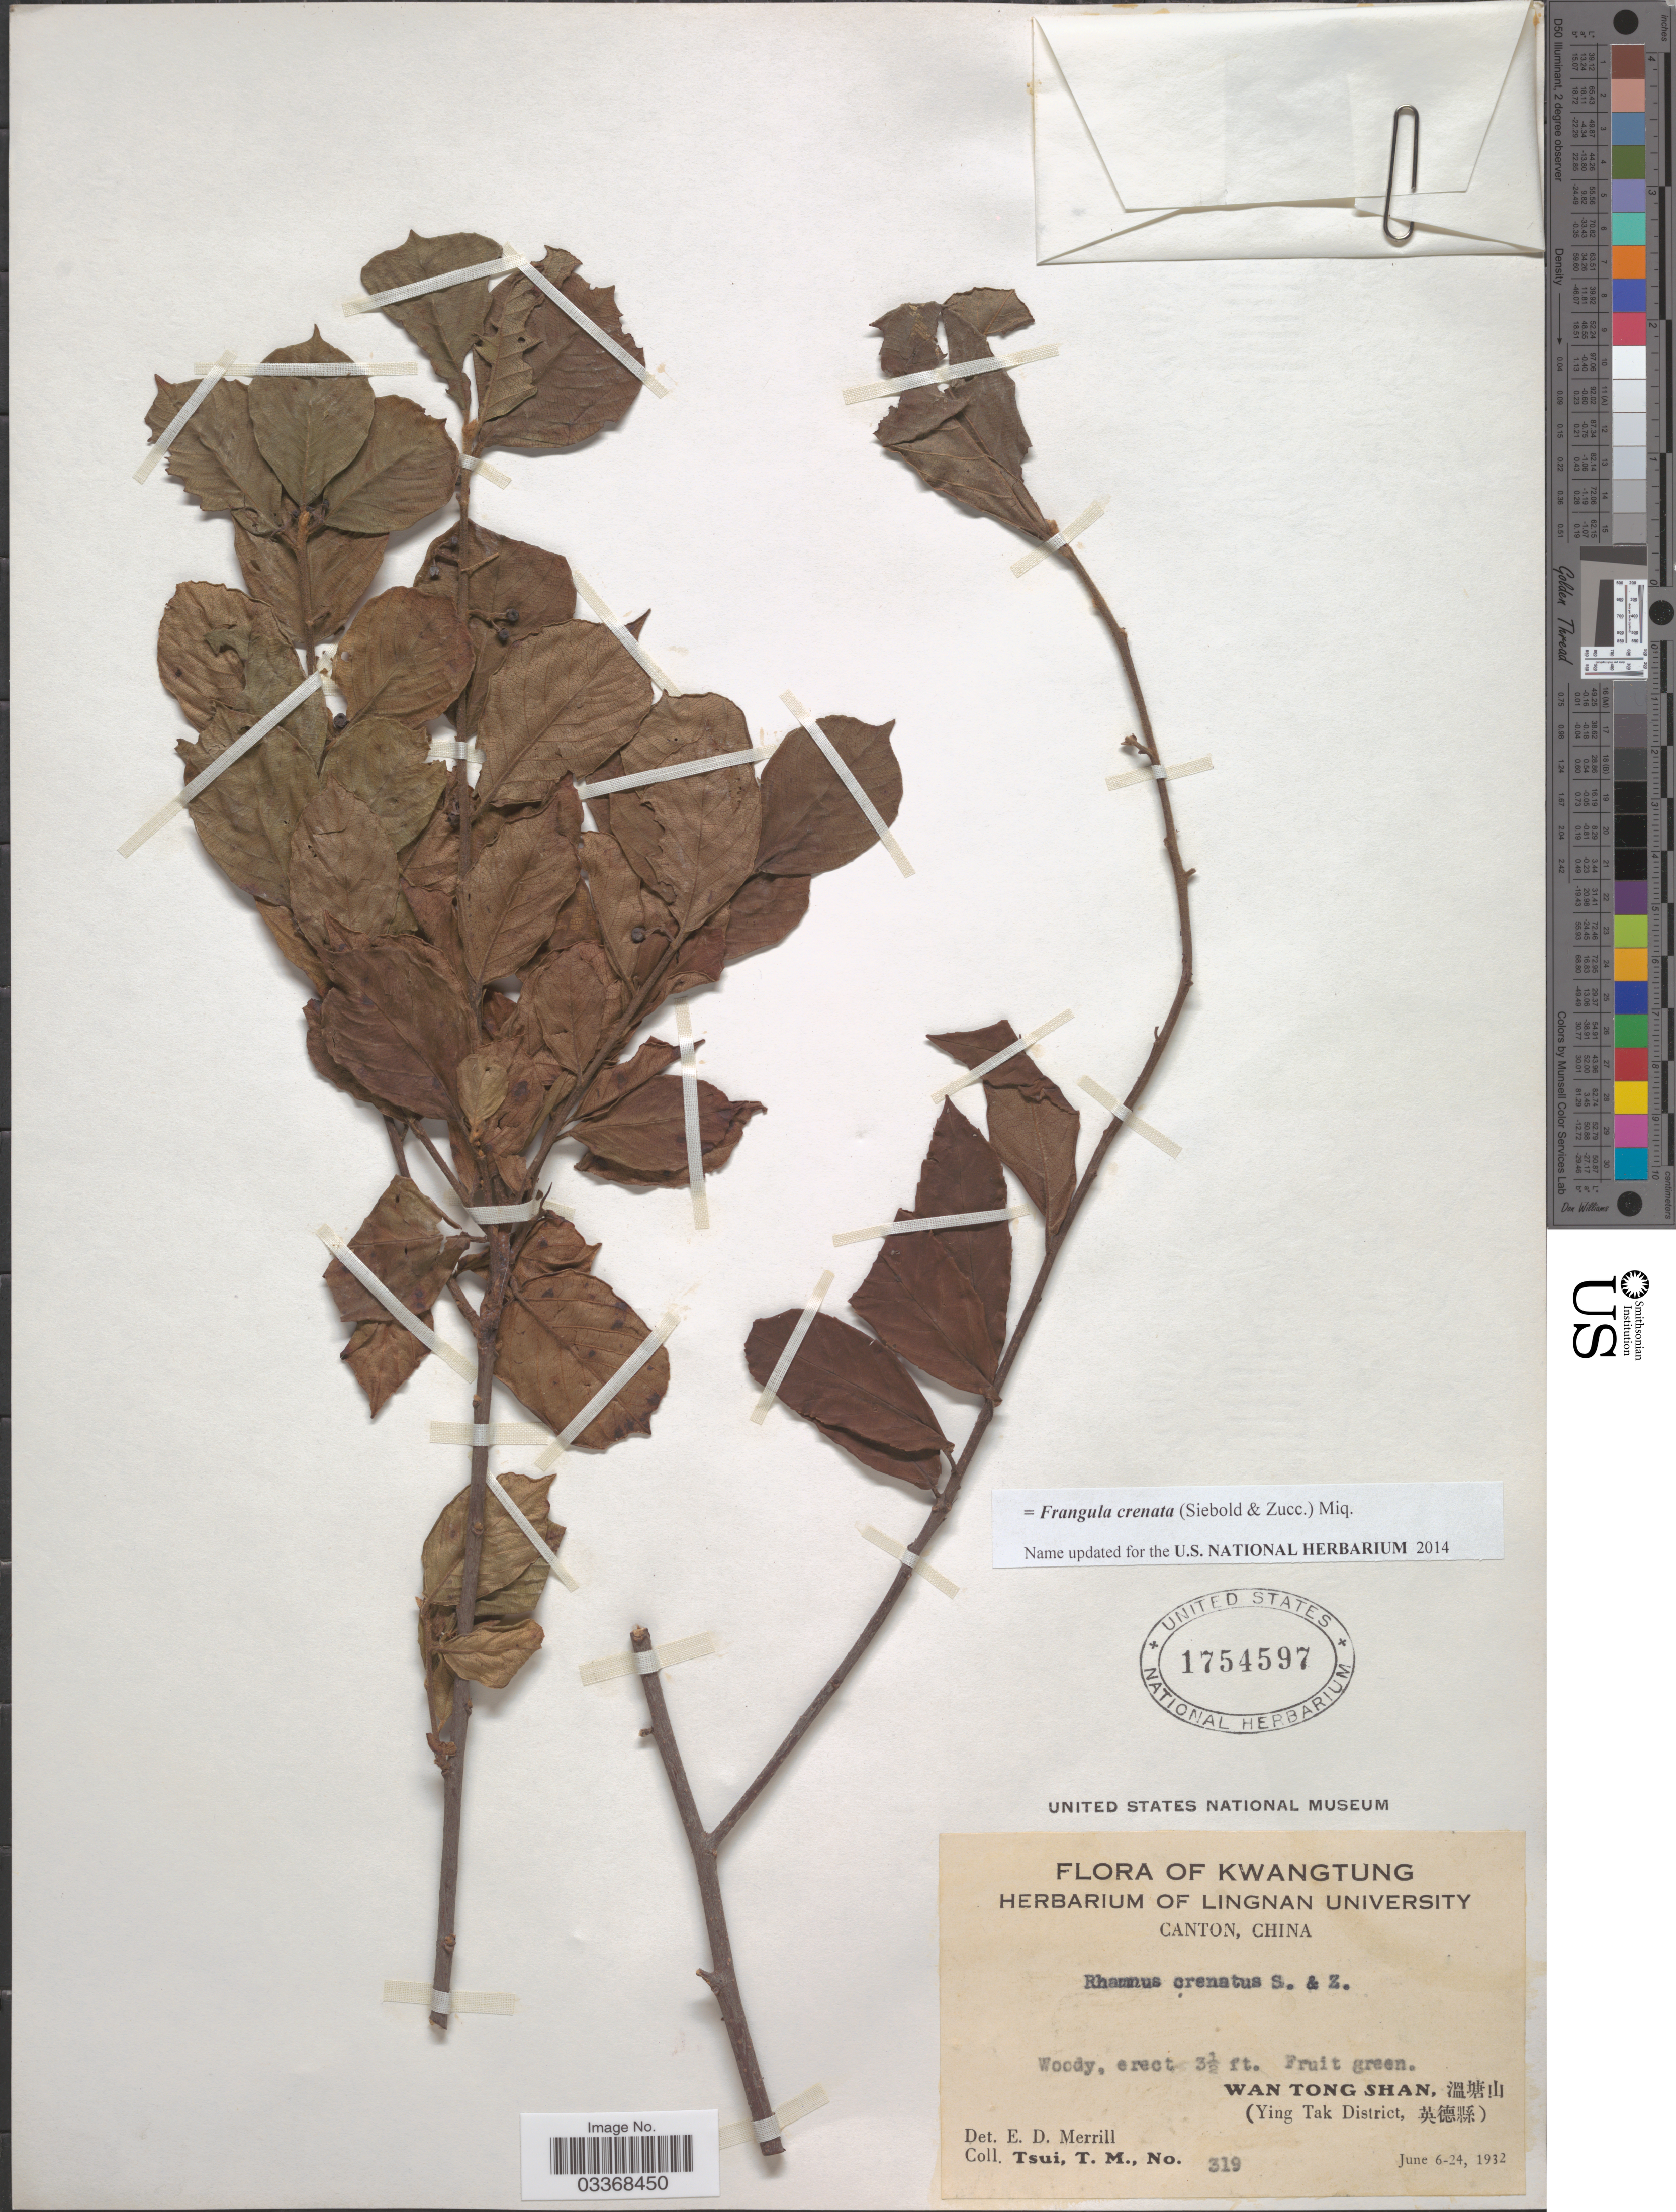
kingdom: Plantae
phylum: Tracheophyta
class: Magnoliopsida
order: Rosales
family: Rhamnaceae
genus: Frangula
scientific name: Frangula crenata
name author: (Siebold & Zucc.) Miq.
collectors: T. Tsui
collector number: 319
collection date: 1932-06-06/1932-06-24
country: China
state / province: Guangdong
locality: Kwatung.Wan Tong Shan, (Ying Tak District.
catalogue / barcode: US 1754597